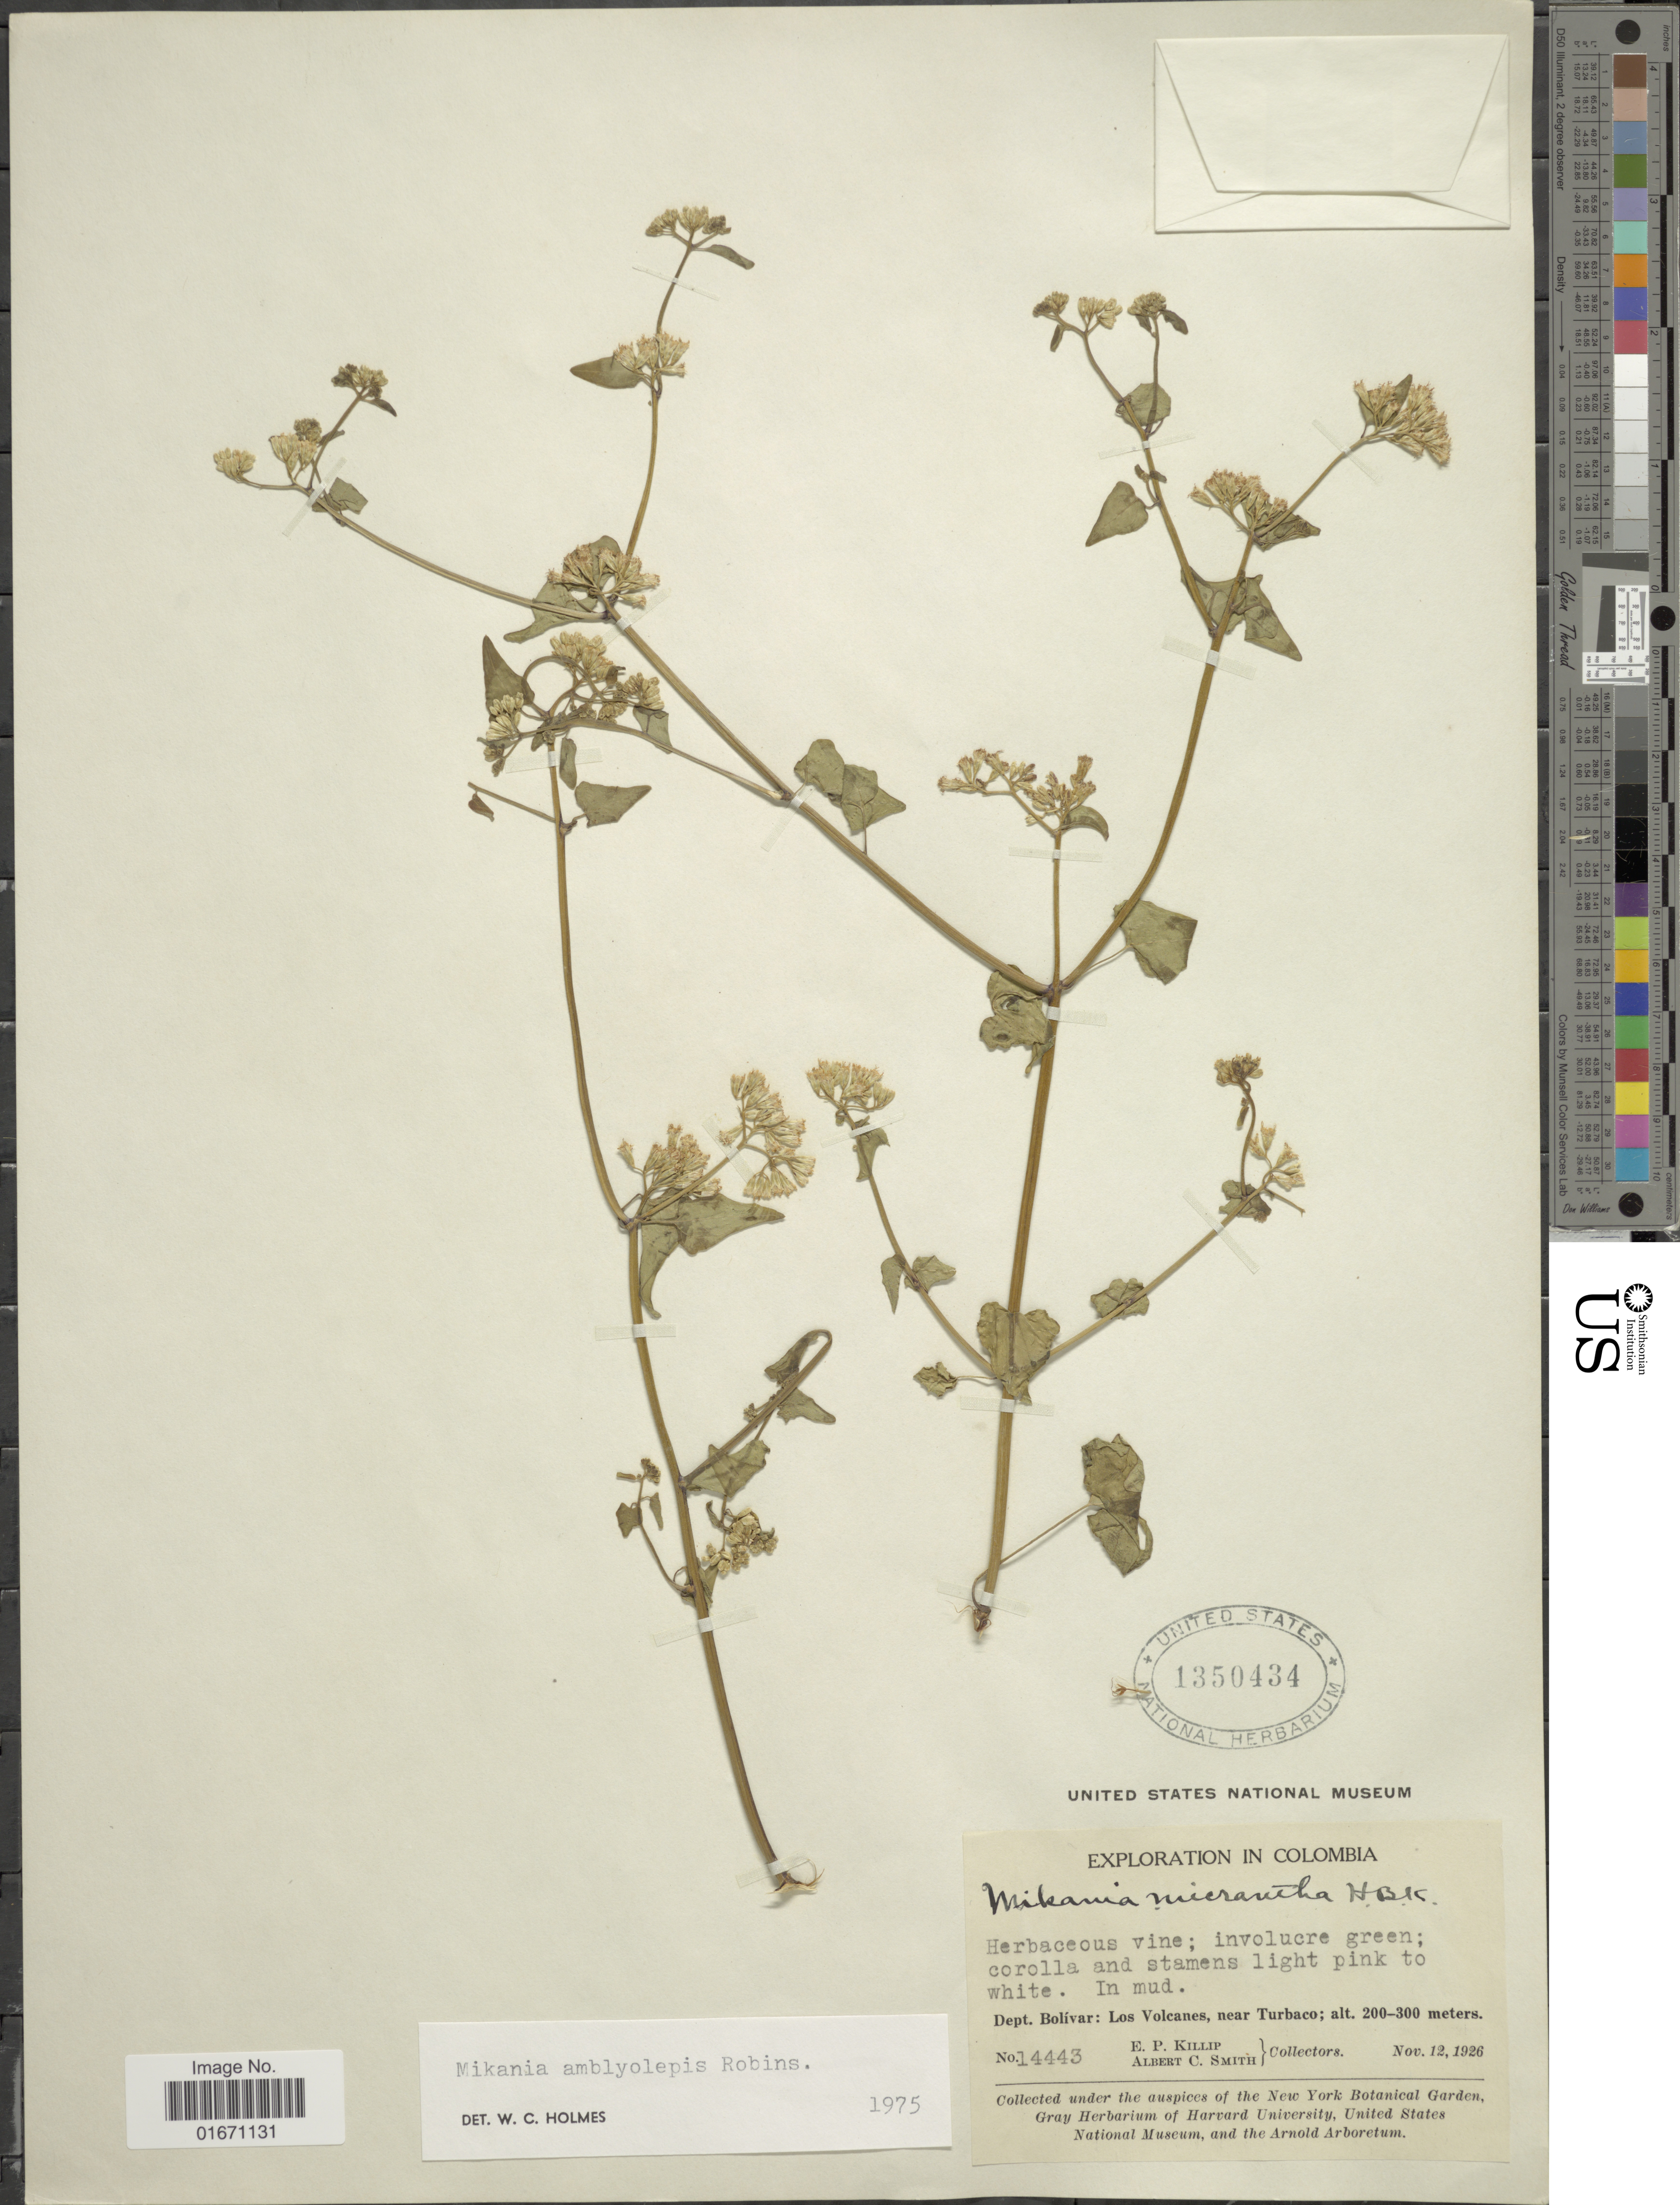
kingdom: Plantae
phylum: Tracheophyta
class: Magnoliopsida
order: Asterales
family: Asteraceae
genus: Mikania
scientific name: Mikania amblyolepis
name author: B.L. Rob.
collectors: E. P. Killip & A. C. Smith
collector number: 14443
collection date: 1926-11-12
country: Colombia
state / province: Bolívar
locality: Los Volcanes, near Turbaco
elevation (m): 200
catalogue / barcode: US 1350434